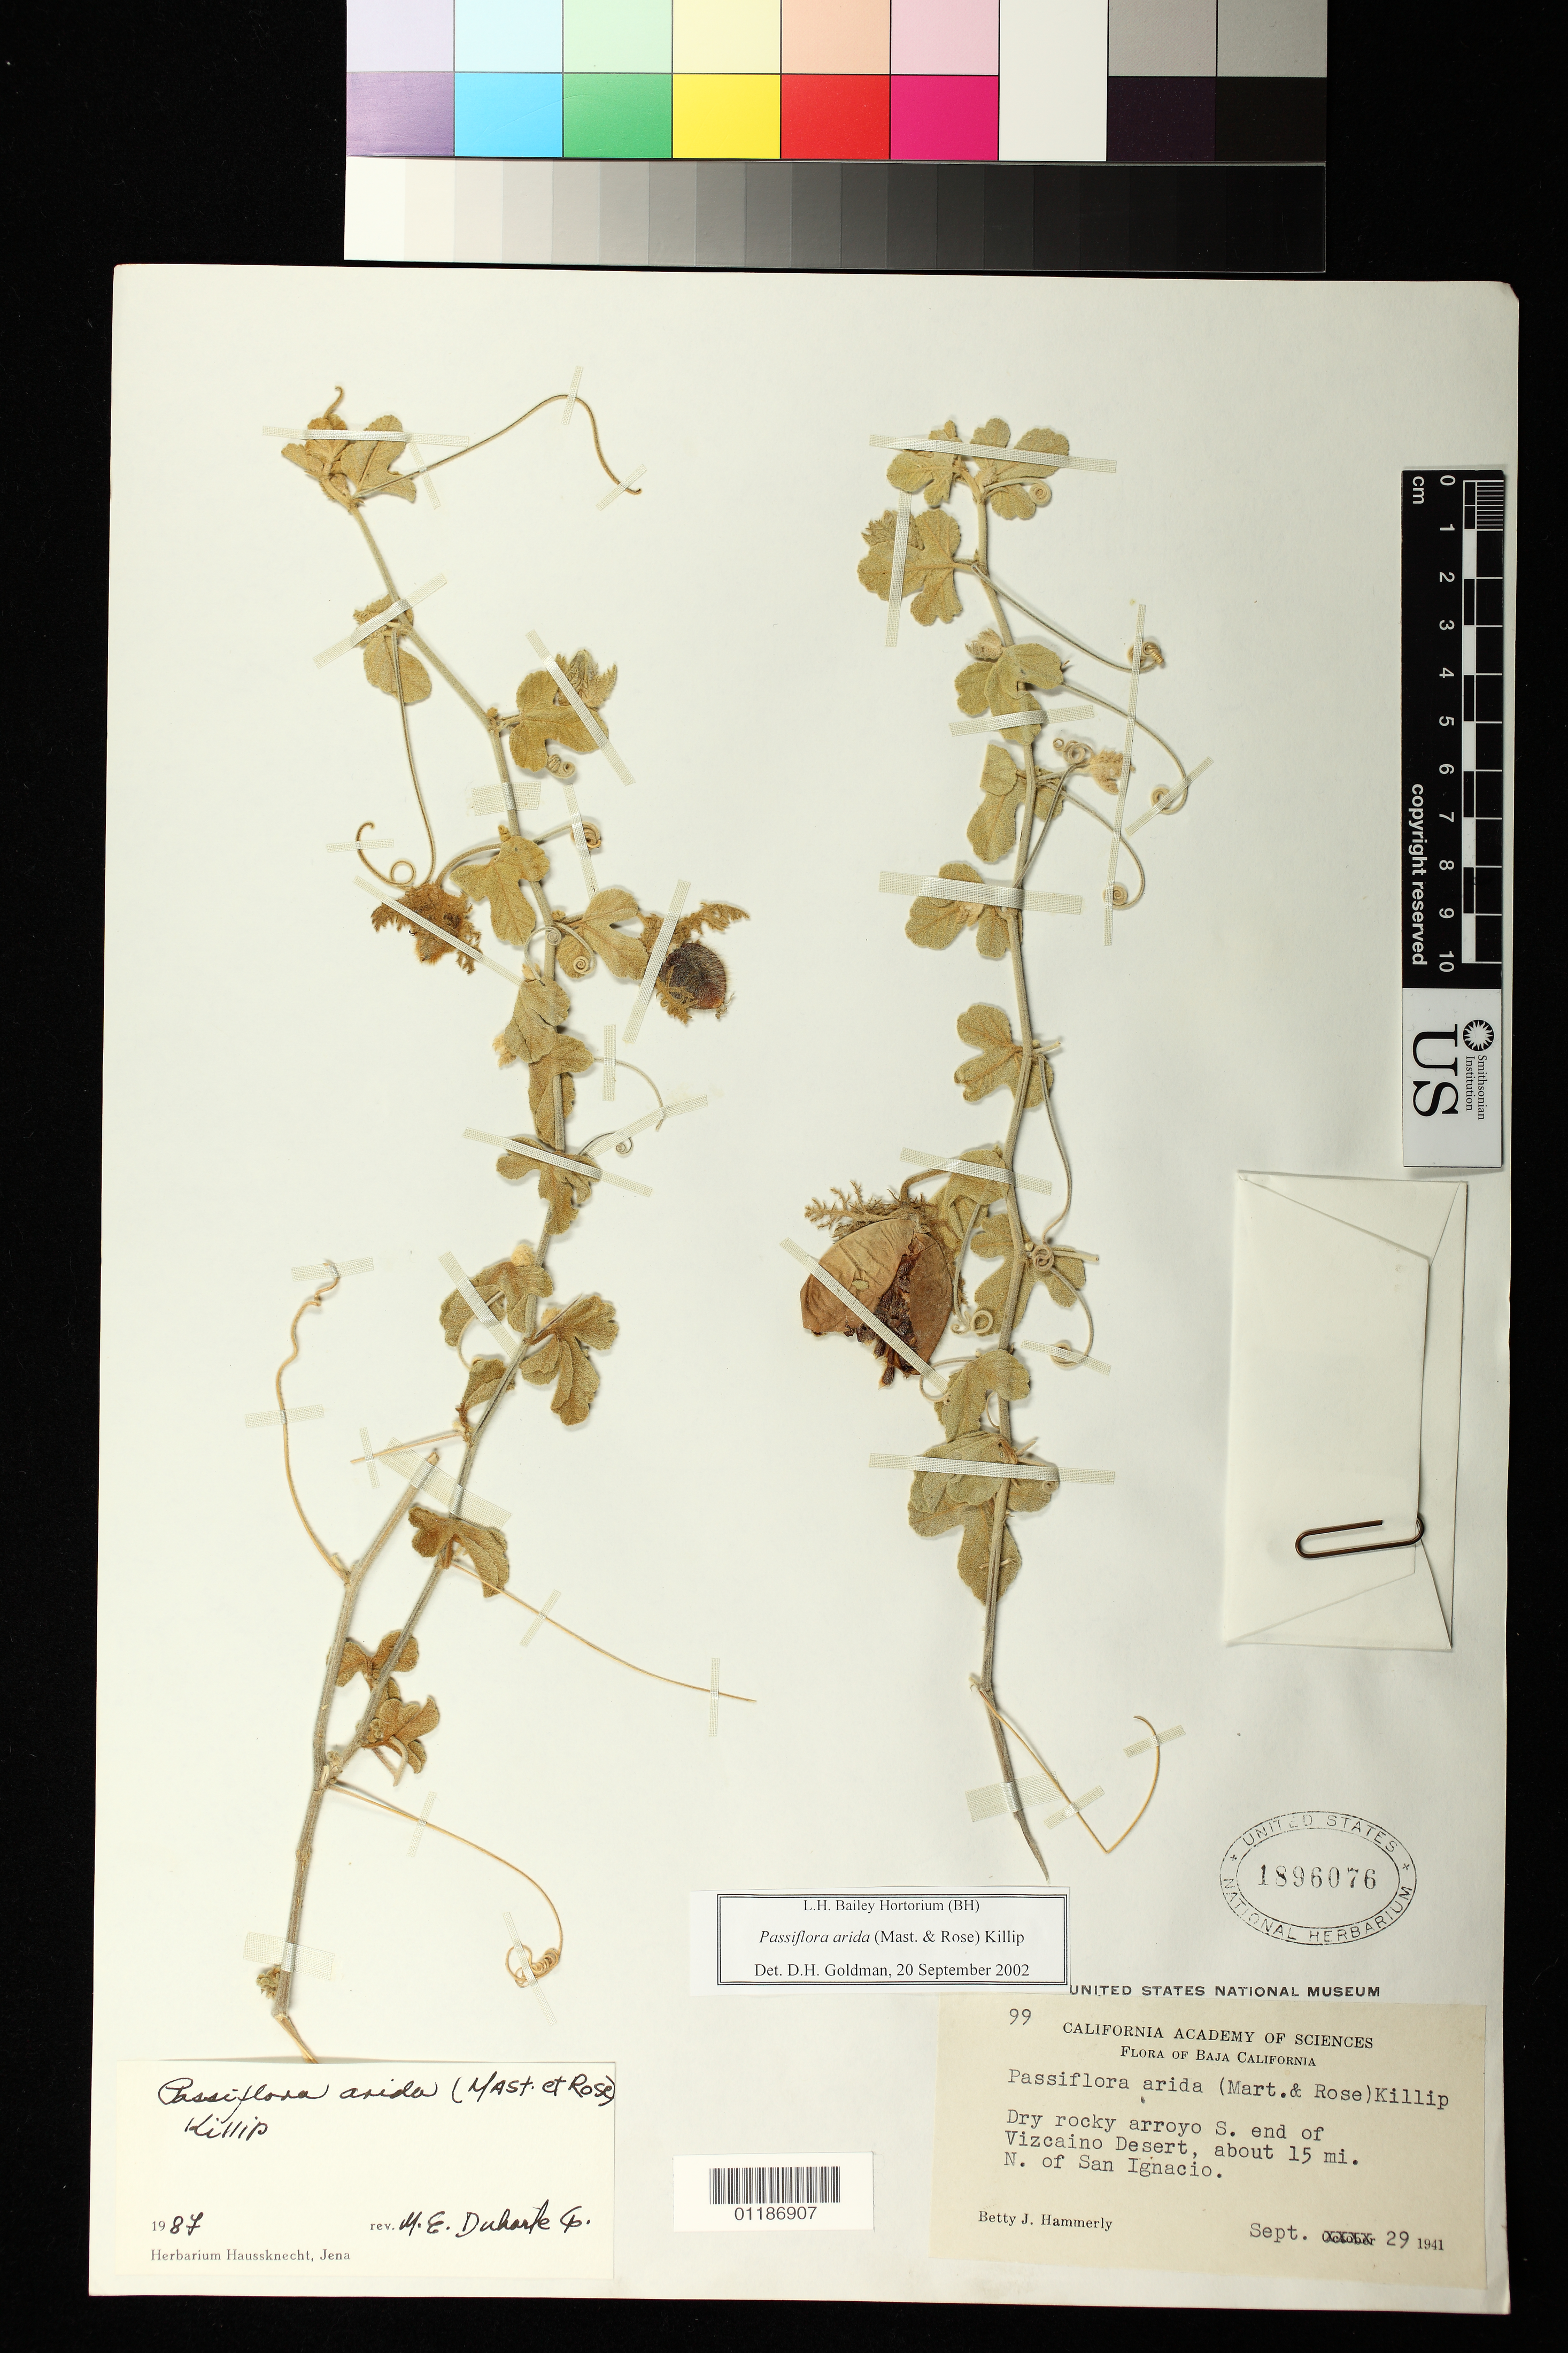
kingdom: Plantae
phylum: Tracheophyta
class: Magnoliopsida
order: Malpighiales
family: Passifloraceae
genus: Passiflora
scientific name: Passiflora pentaschista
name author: (Killip) Svoboda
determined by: Svoboda, Harlan T., (NA), US Department of Agriculture (UNITED STATES)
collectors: B. J. Hammerly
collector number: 99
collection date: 1941-09-29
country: Mexico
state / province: Baja California Sur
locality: Dry rocky arroyo S. end of Vizcaino Desert, about 15 mi. N. of San Ignacio.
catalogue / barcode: US 1896076